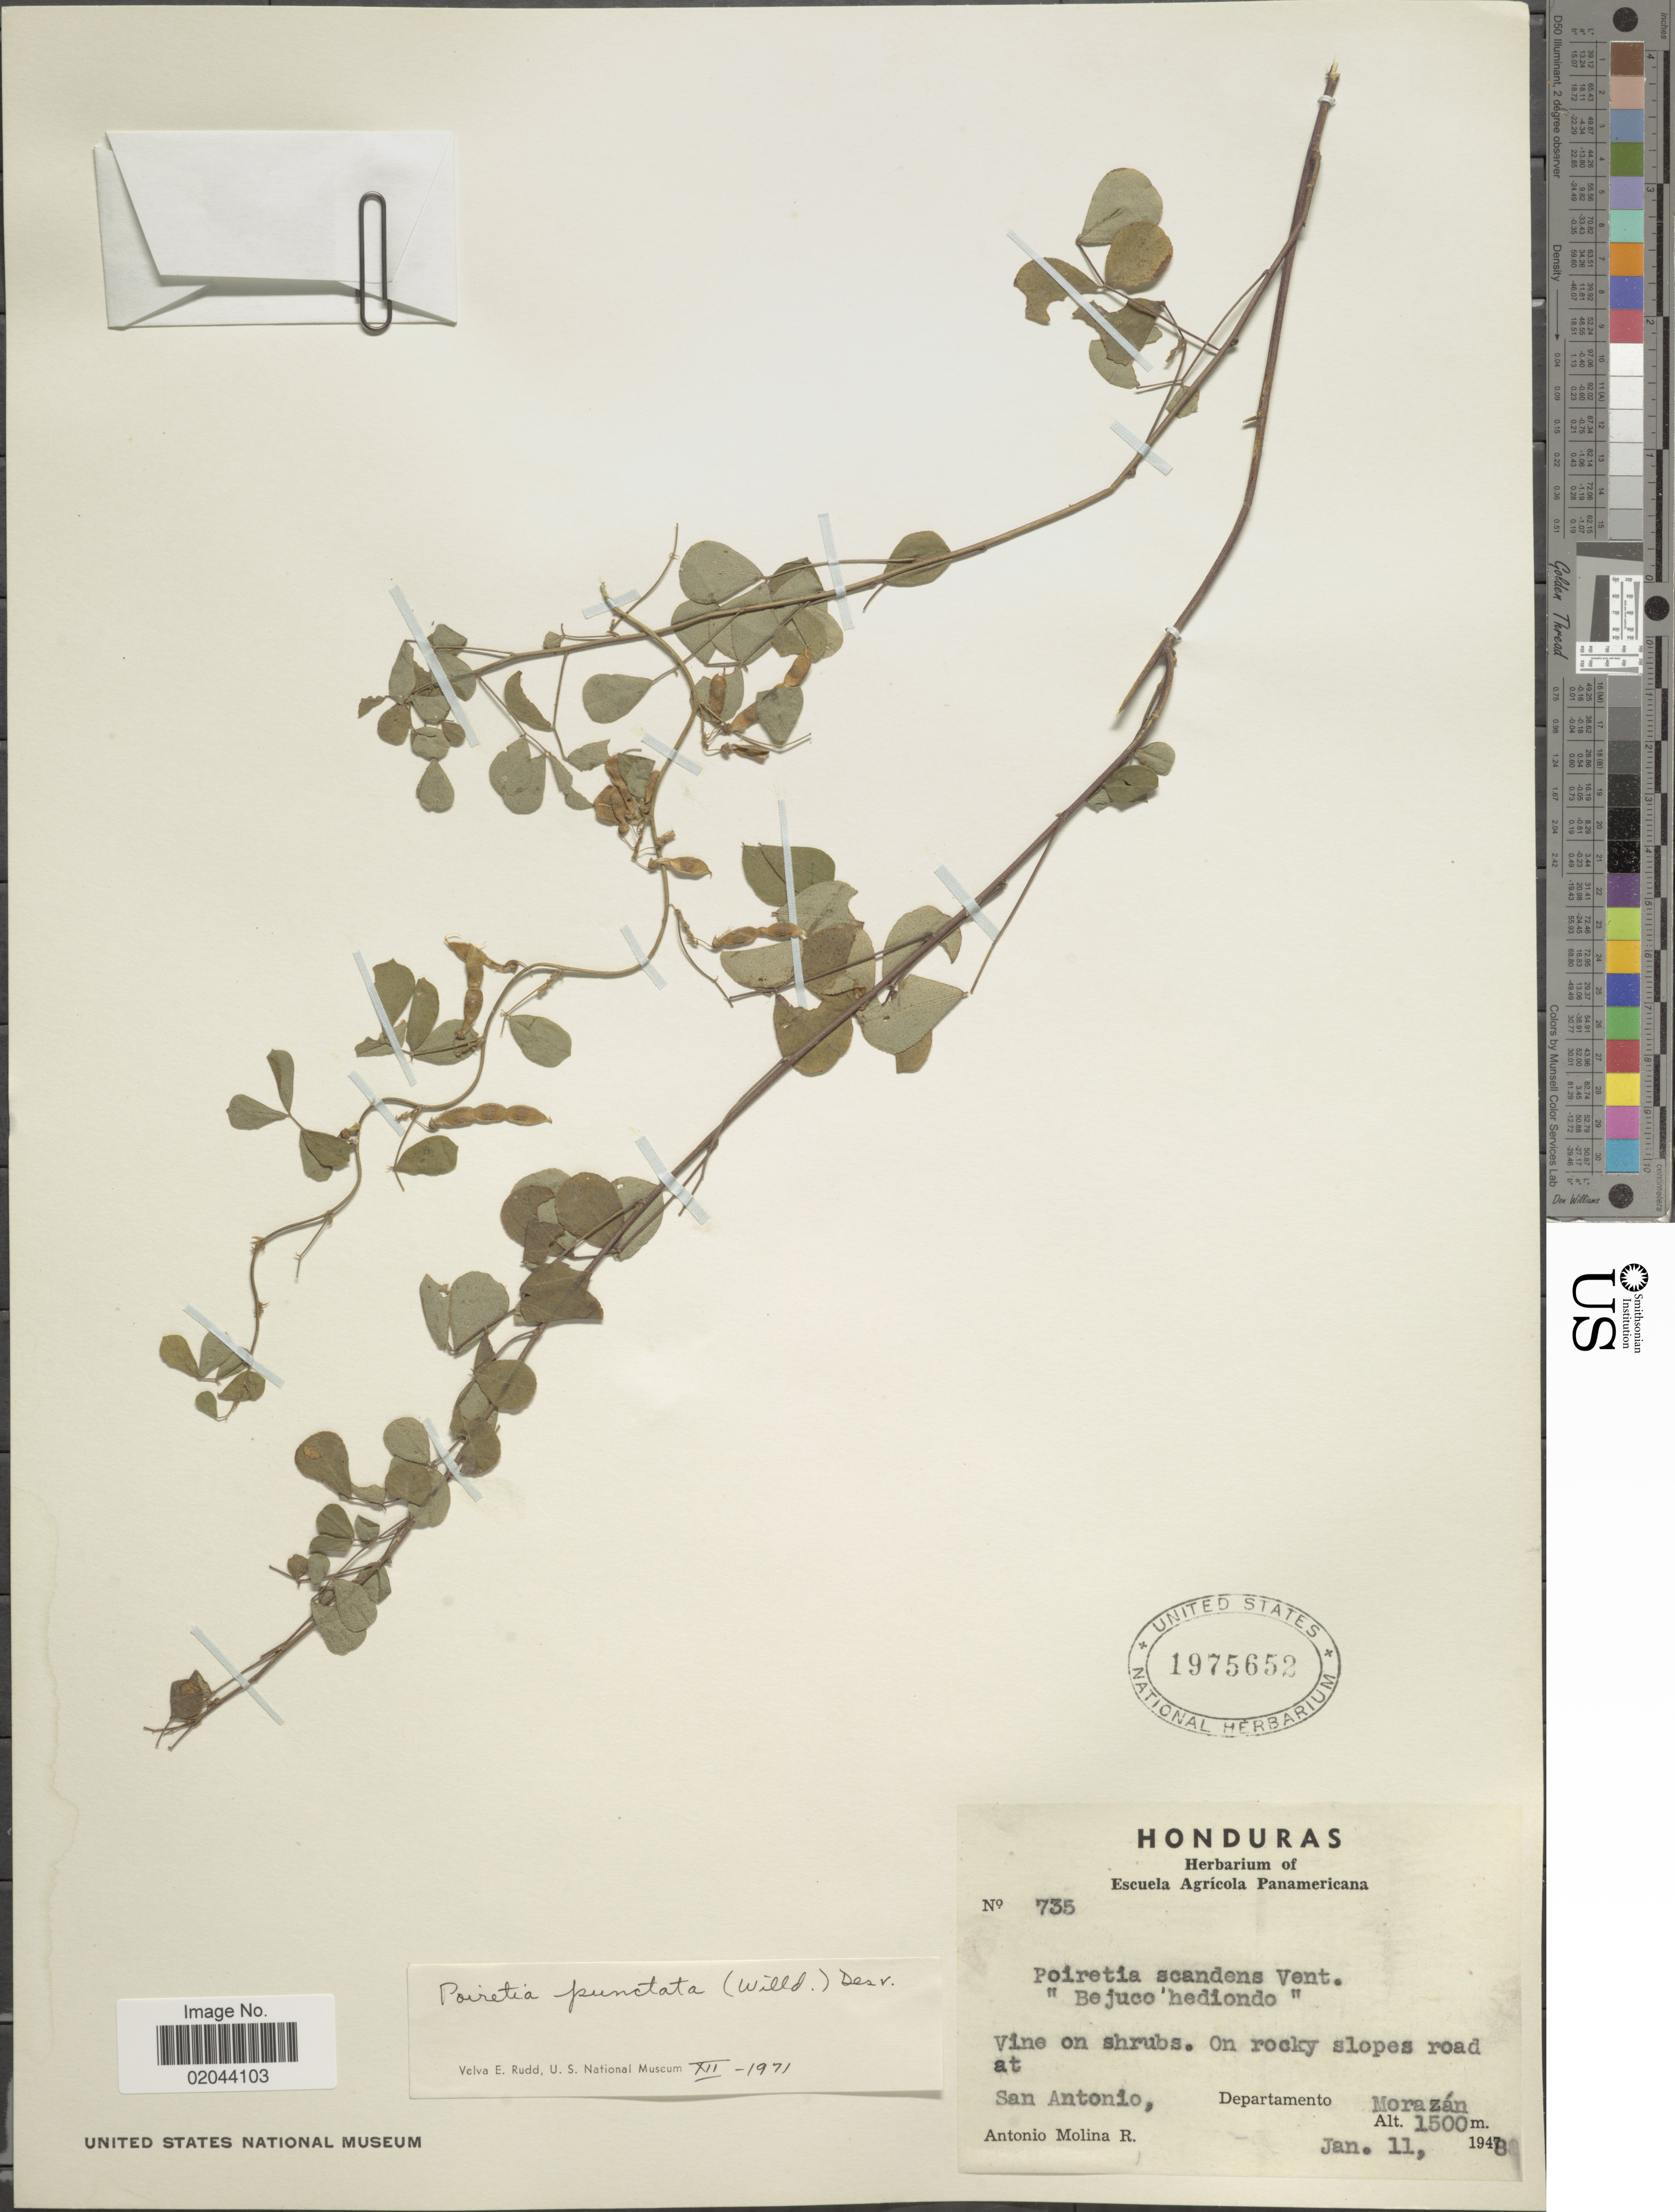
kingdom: Plantae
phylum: Tracheophyta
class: Magnoliopsida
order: Fabales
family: Fabaceae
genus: Poiretia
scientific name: Poiretia scandens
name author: Vent.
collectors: A. Molina R.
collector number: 735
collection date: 1948-01-11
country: Honduras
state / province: Fco. Morazán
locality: road at San Antonio, Departamento Morazán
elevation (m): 1500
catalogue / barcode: US 1975652